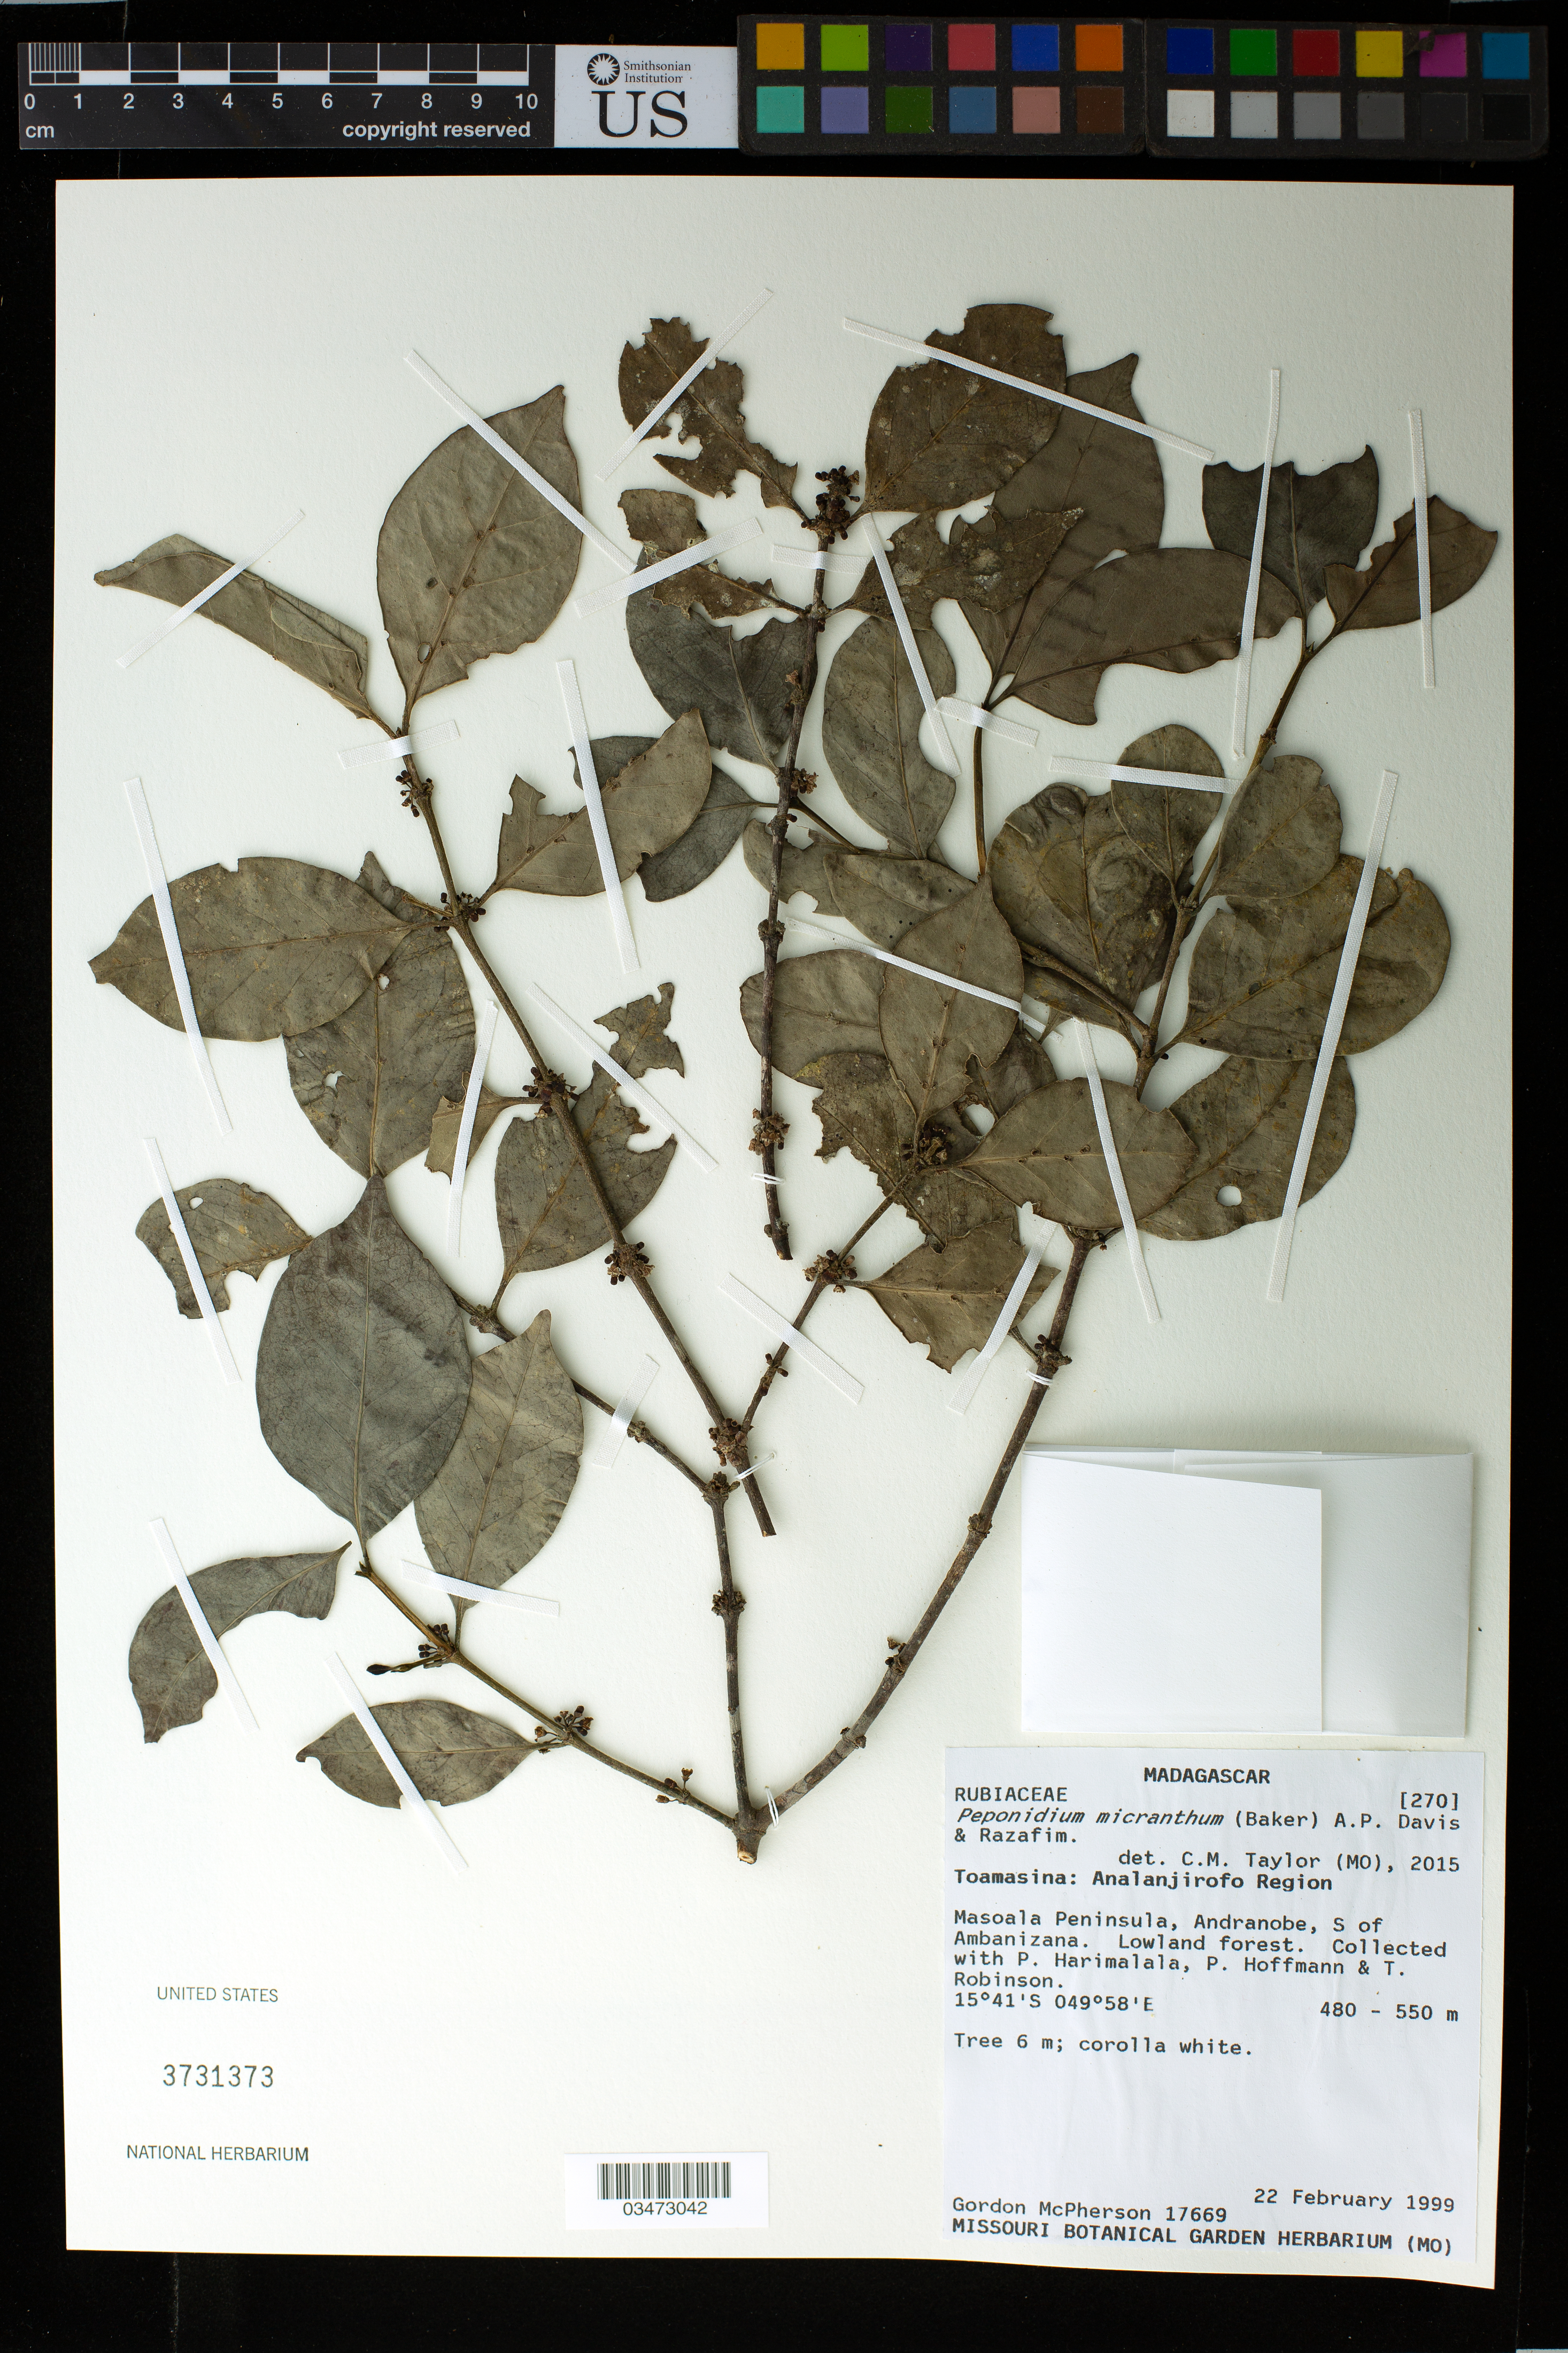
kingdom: Plantae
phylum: Tracheophyta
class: Magnoliopsida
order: Gentianales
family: Rubiaceae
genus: Peponidium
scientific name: Peponidium micranthum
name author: (Baker) A.P. Davis & Razafim.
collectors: G. D. McPherson, P. Harimalala, P. Hoffmann & T. Robinson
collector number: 17669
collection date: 1999-02-22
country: Madagascar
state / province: Analanjirofo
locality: Analanjirofo Region. Masoala Peninsula, Andranobe, S of Ambanizana. Lowland forest.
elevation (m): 480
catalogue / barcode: US 3731373